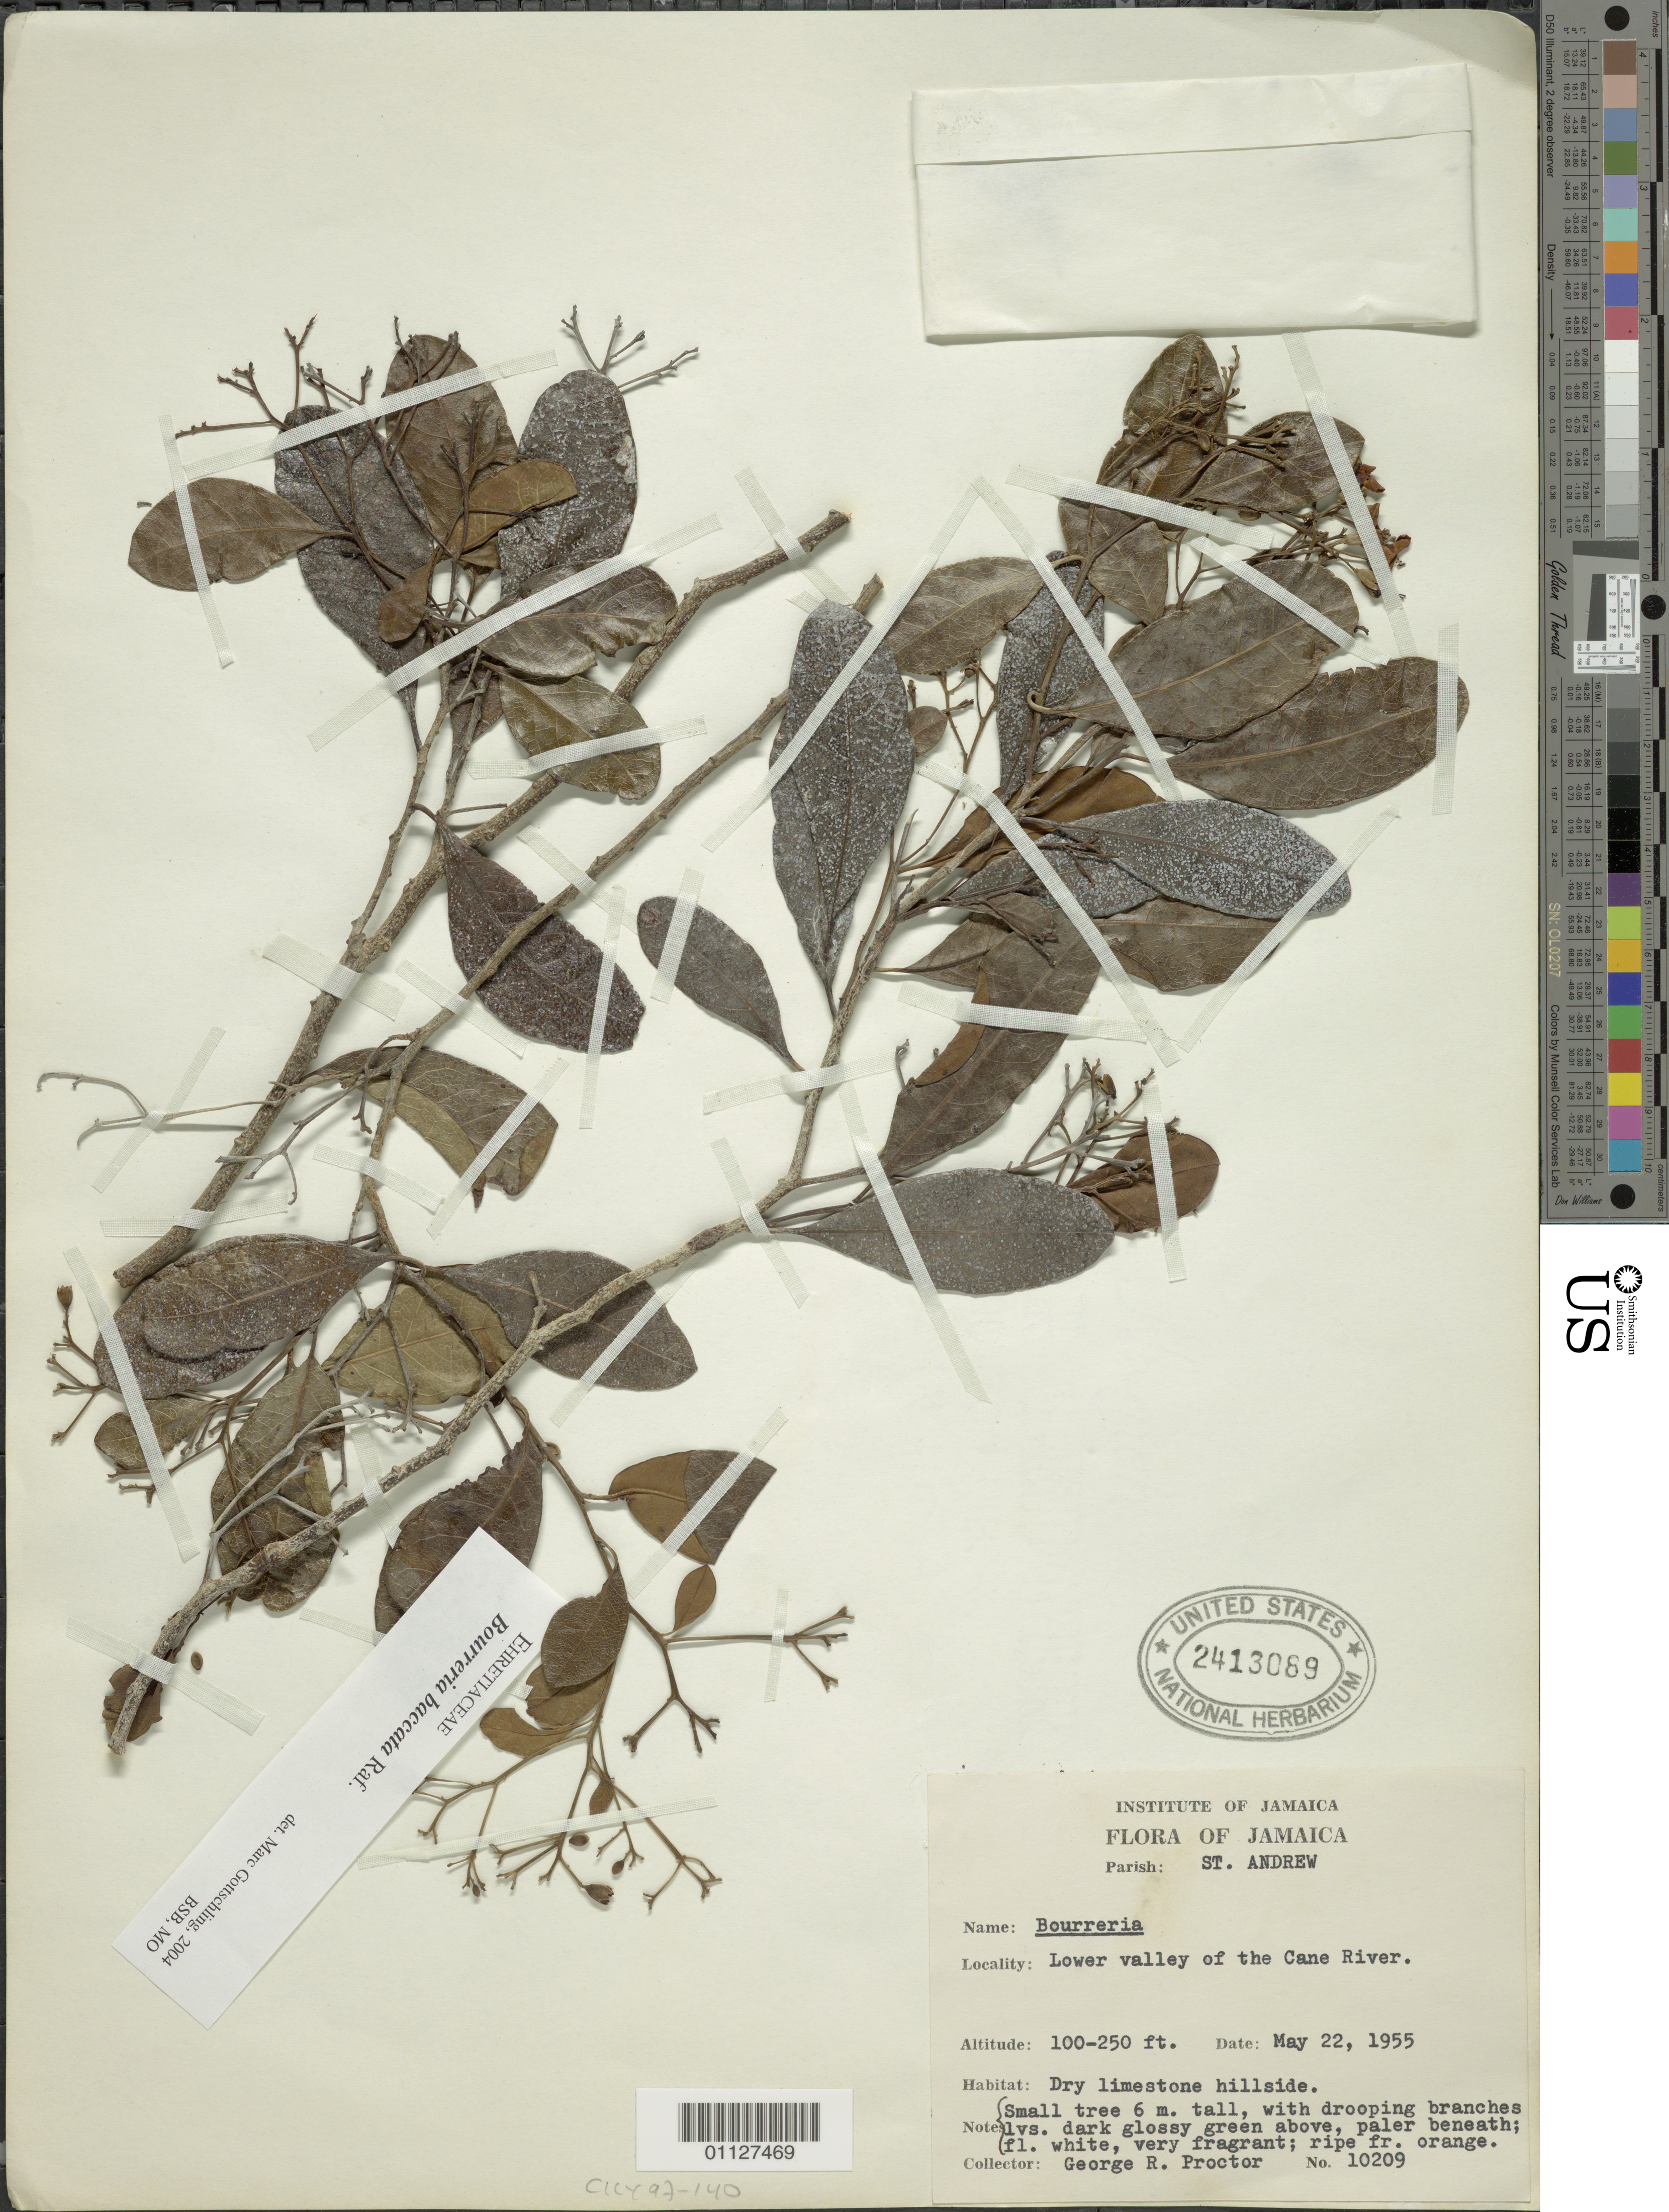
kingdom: Plantae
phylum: Tracheophyta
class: Magnoliopsida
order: Boraginales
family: Ehretiaceae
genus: Bourreria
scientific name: Bourreria baccata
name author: Raf.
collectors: G. R. Proctor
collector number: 10209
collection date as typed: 22 May 1955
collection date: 1955-05-22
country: Jamaica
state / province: Saint Andrew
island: Jamaica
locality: Lower valley of the Cane River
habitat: dry limestone hillside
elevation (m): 30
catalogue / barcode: US 2413089